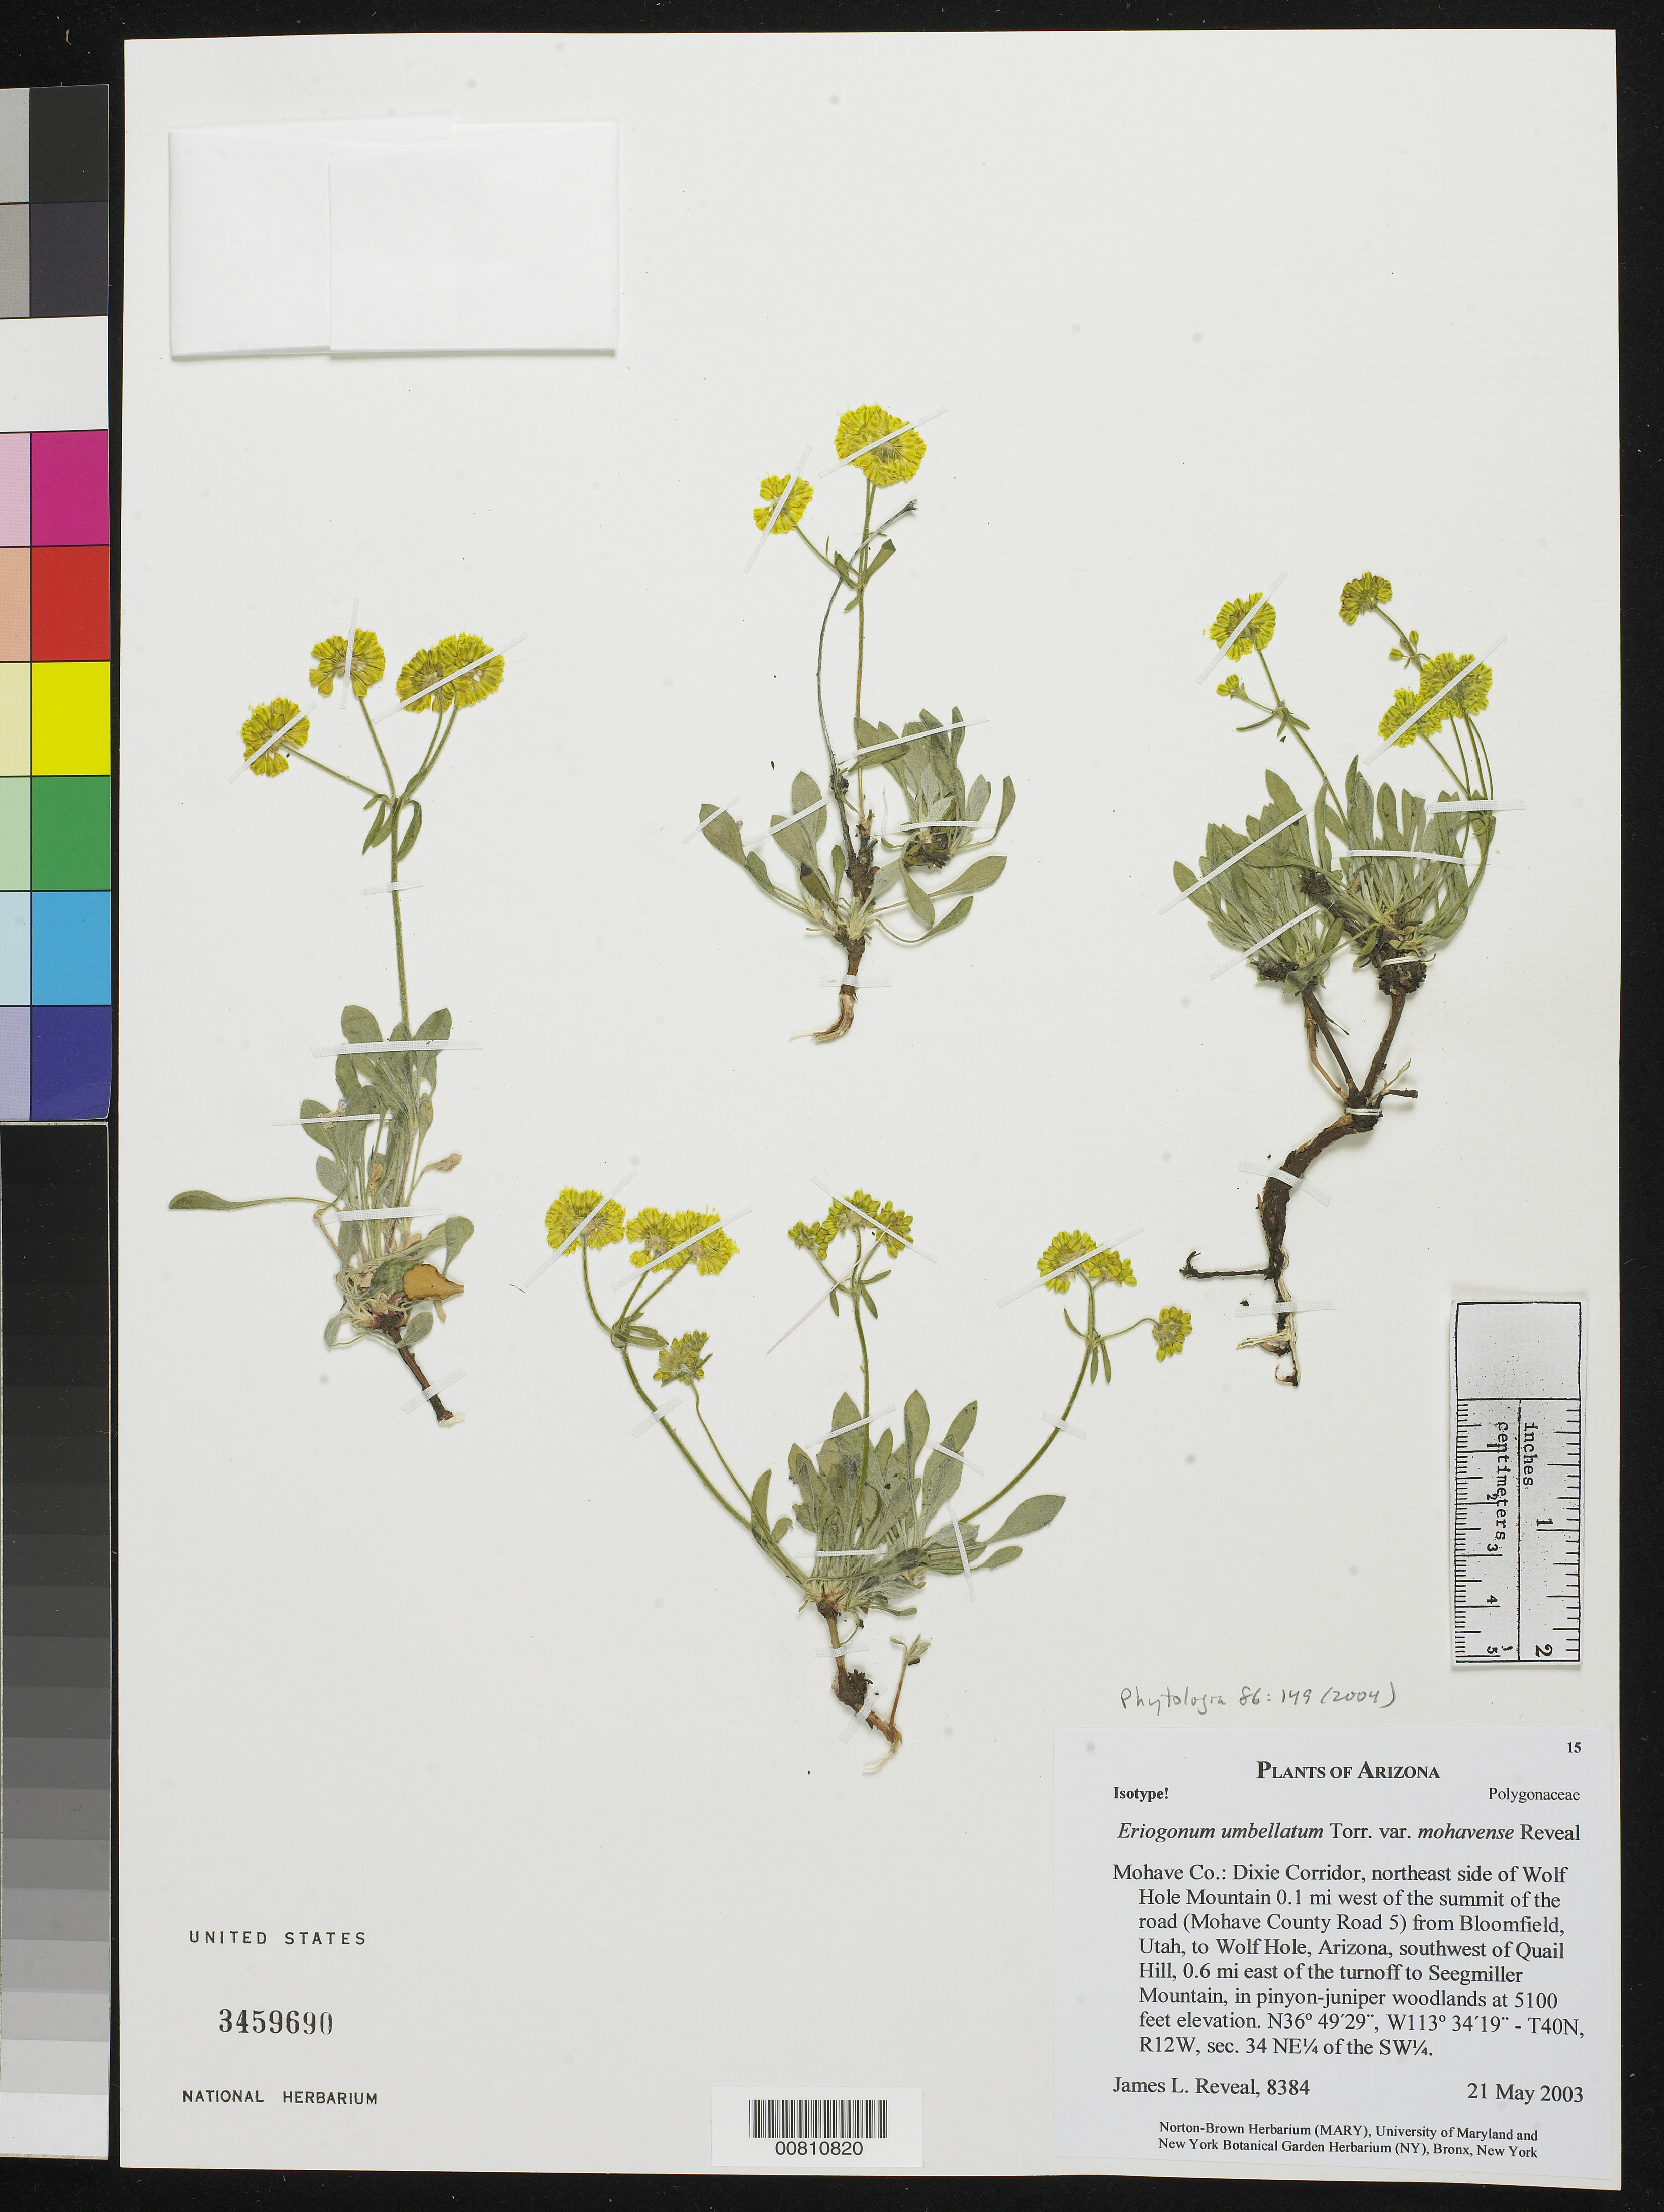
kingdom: Plantae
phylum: Tracheophyta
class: Magnoliopsida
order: Caryophyllales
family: Polygonaceae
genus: Eriogonum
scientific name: Eriogonum umbellatum var. mohavense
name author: Reveal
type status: Isotype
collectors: J. L. Reveal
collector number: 8384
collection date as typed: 21 May 2003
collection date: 2003-05-21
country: United States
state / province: Arizona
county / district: Mohave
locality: Mohave Co.: Dixie Corridor, northeast side of Wolf Hole Mountain 0.1 mi west of the summit of the road (Mohave County Road 5) from Bloomfield, Utah, to Wolf Hole, Arizona, southwest of Quail Hill, 0.6 mi east of the turnoff to Seegmiller Mountain.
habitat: In pinyon-juniper woodlands.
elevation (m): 1554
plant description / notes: Holotype at NY.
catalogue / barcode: US 3459690